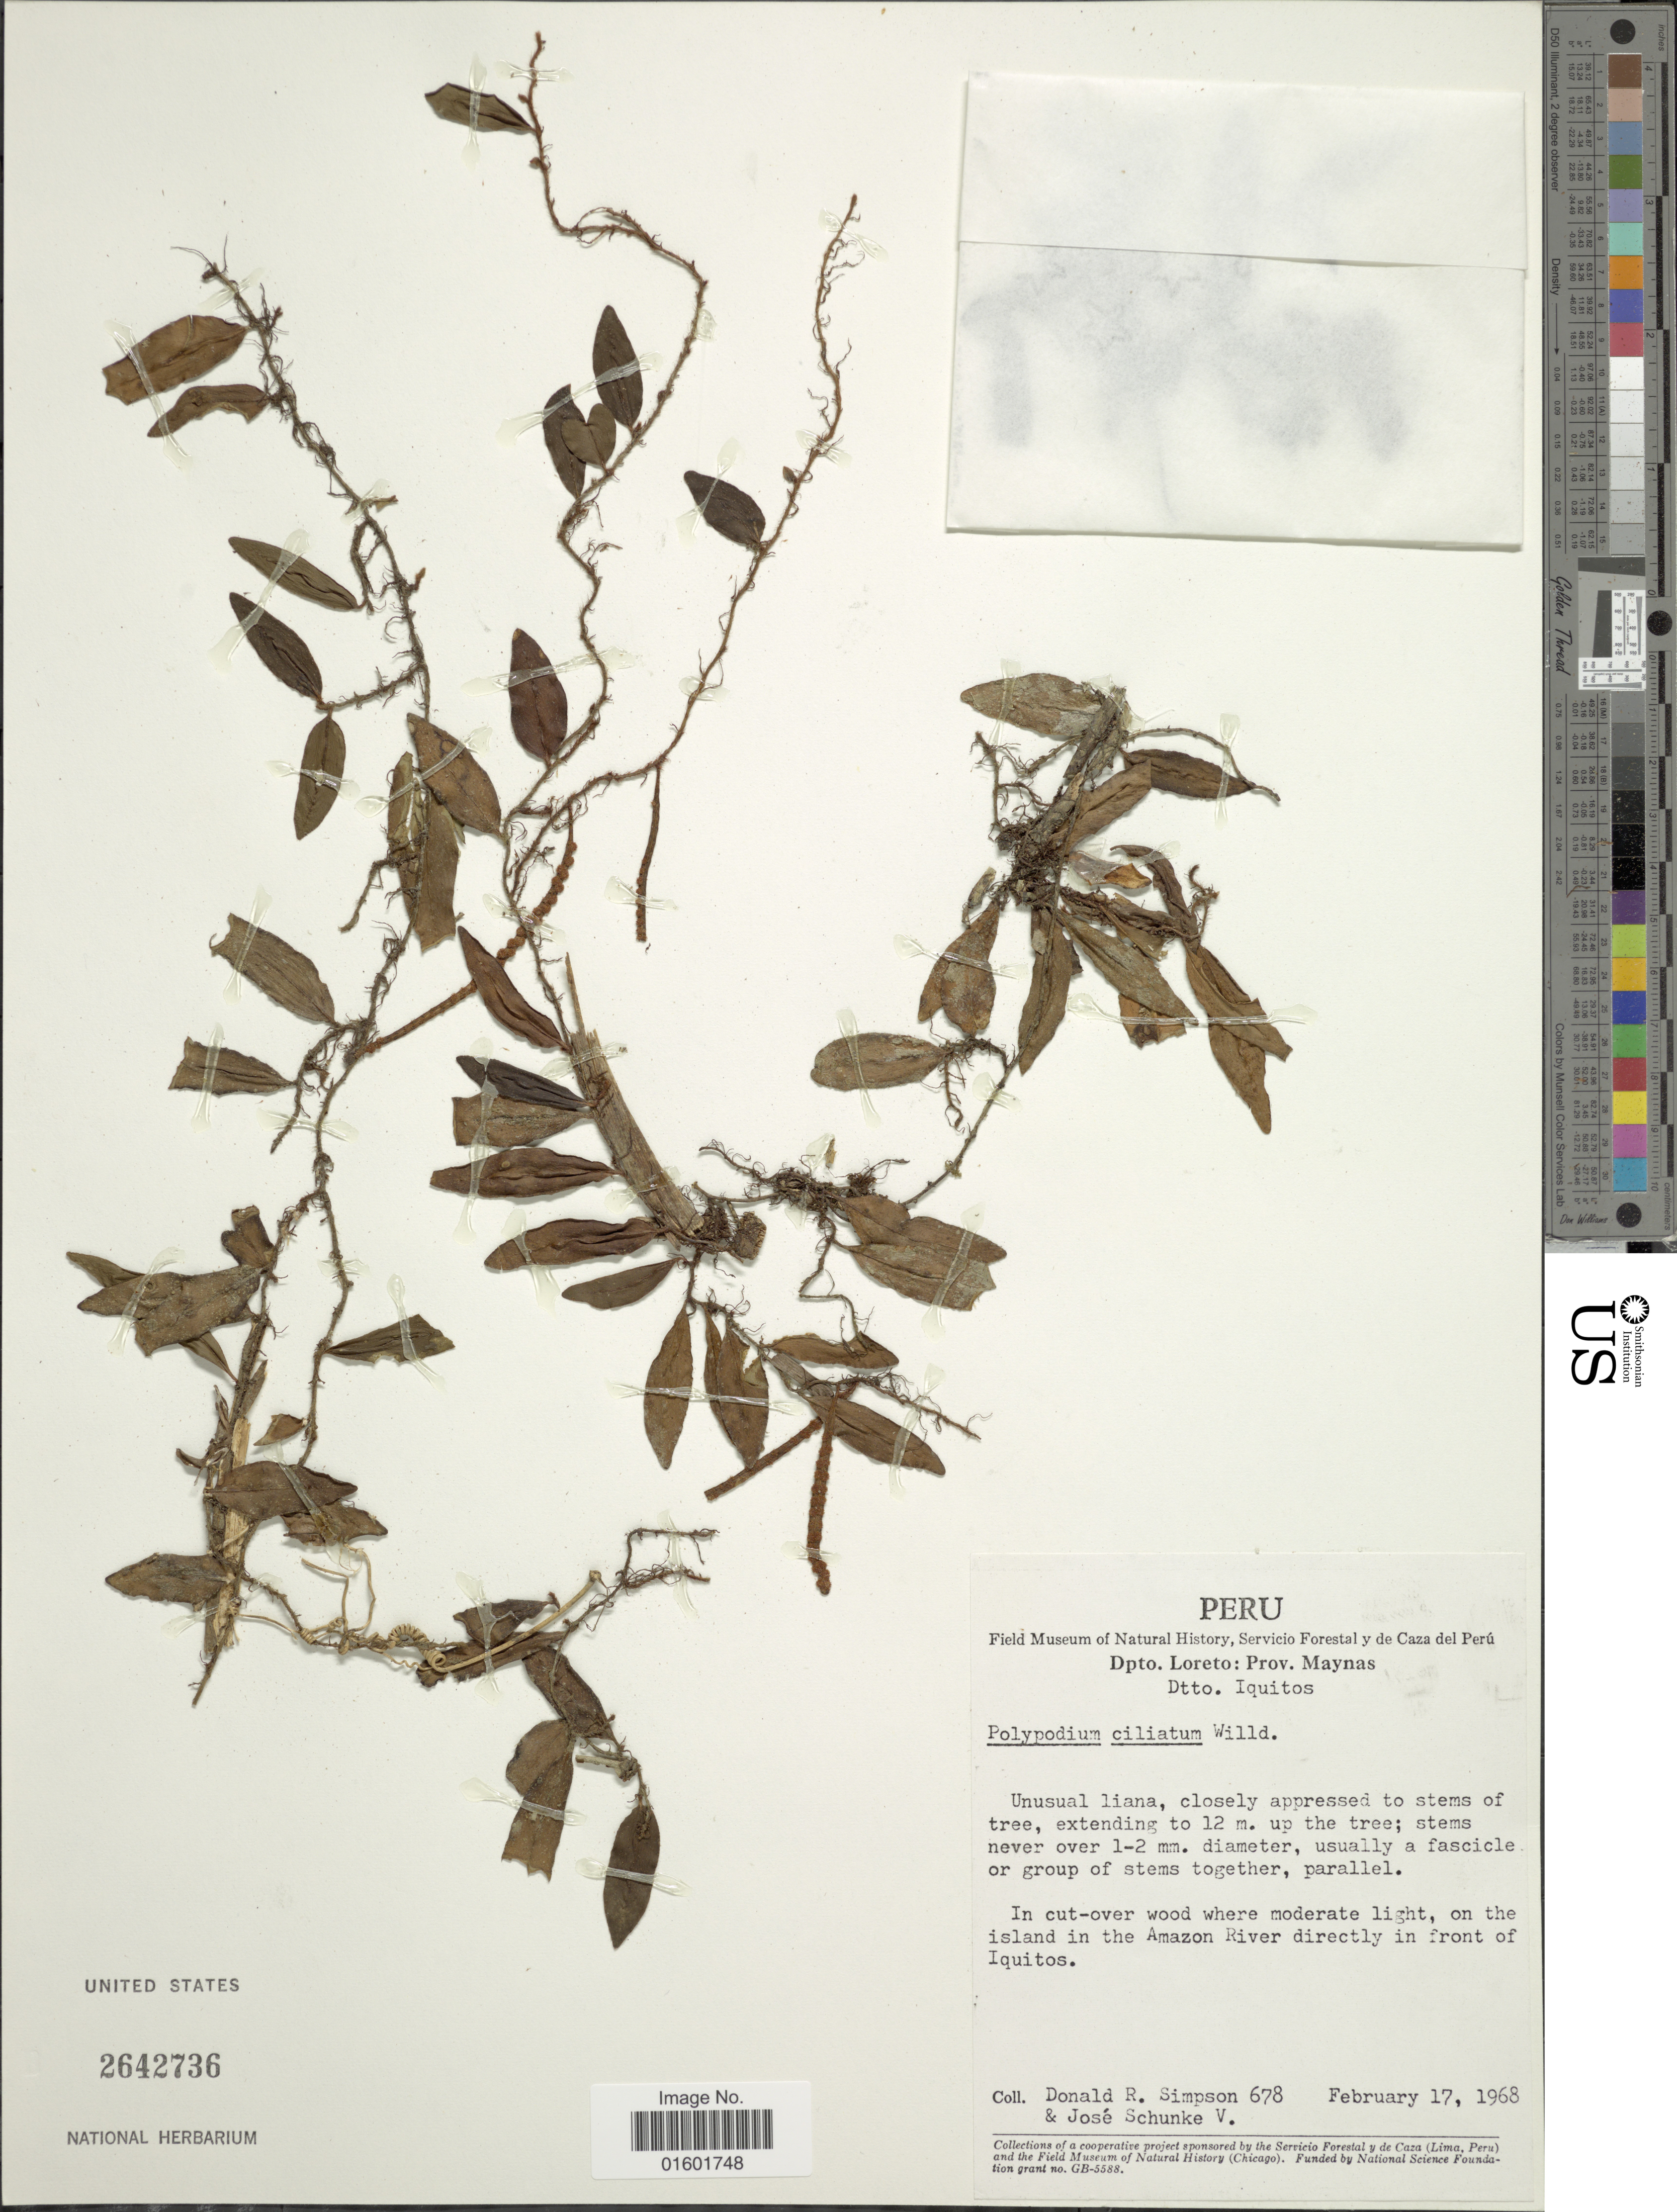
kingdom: Plantae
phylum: Tracheophyta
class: Polypodiopsida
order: Polypodiales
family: Polypodiaceae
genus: Microgramma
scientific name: Microgramma reptans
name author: (Cav.) A.R. Sm.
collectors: D. R. Simpson & J. Schunke Vigo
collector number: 678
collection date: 1968-02-17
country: Peru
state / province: Loreto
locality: Prov. Maynas, Dtto. Iquitos, In cut over wood where moderate light, on the island of the Amazon River directly in front of Iquitos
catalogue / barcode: US 2642736